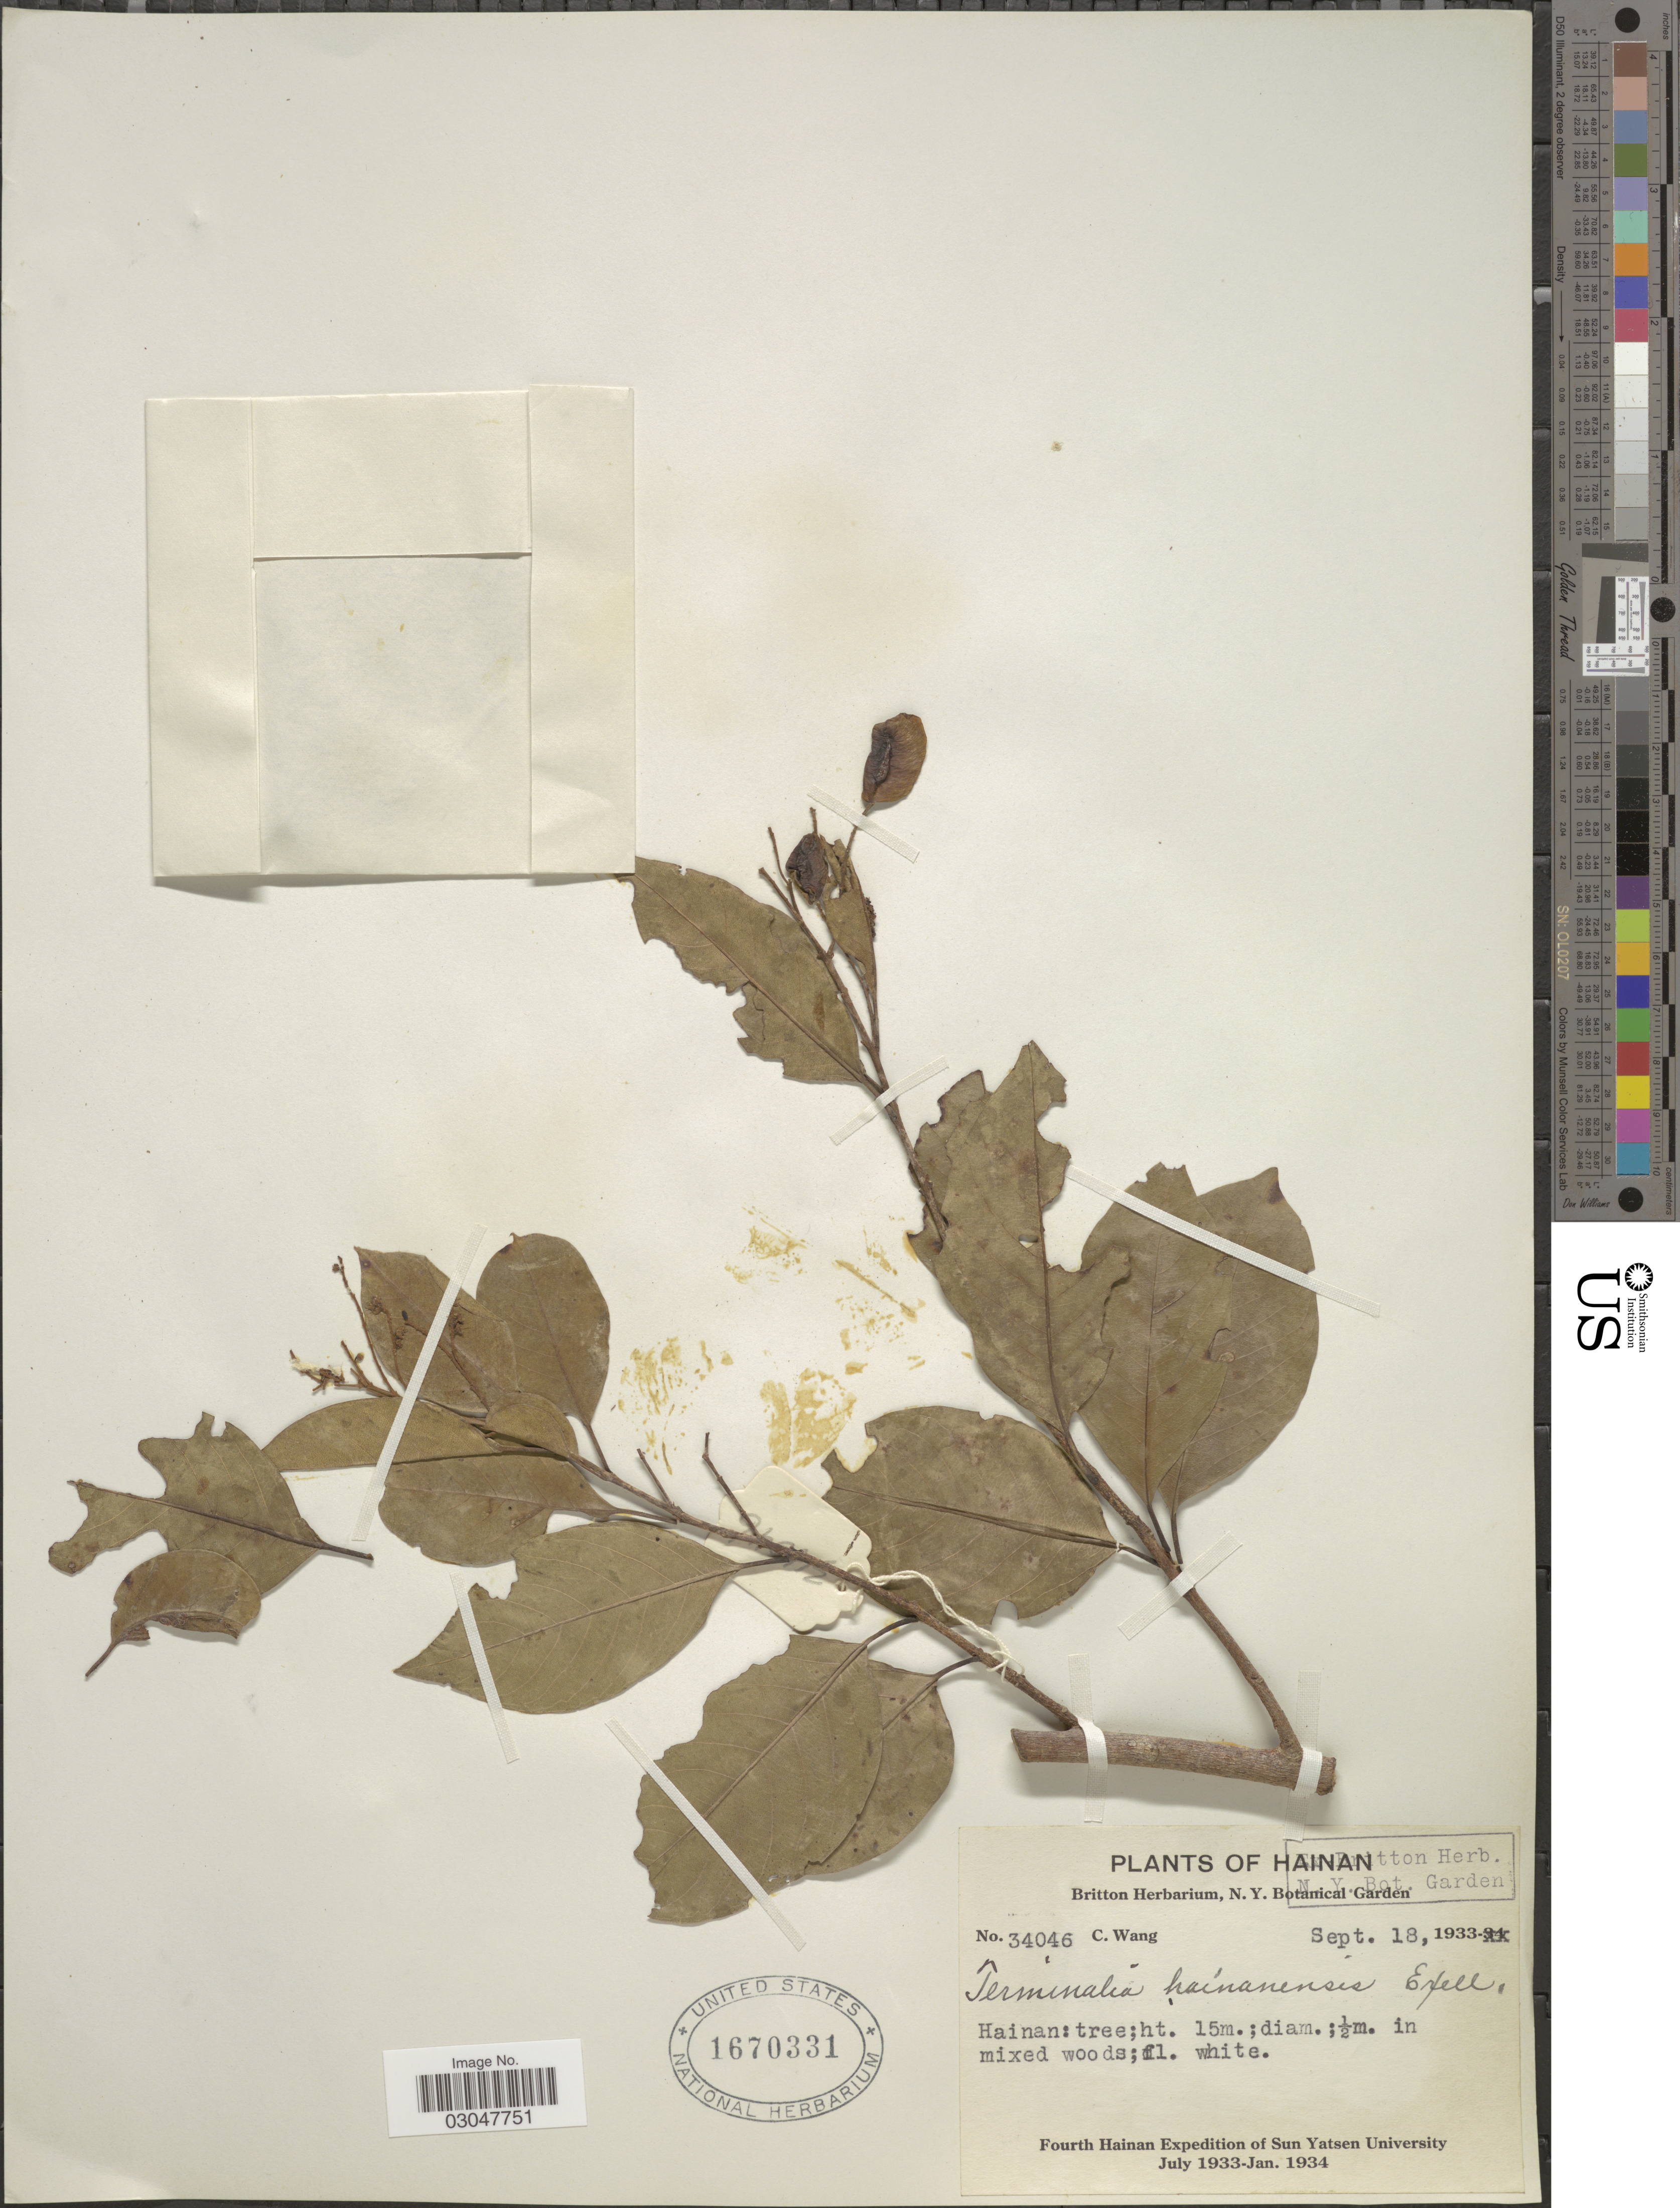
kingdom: Plantae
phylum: Tracheophyta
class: Magnoliopsida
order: Myrtales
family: Combretaceae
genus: Terminalia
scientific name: Terminalia hainanensis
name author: Exell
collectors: C. Wang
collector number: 34046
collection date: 1933-09-18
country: China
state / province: Hainan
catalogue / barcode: US 1670331